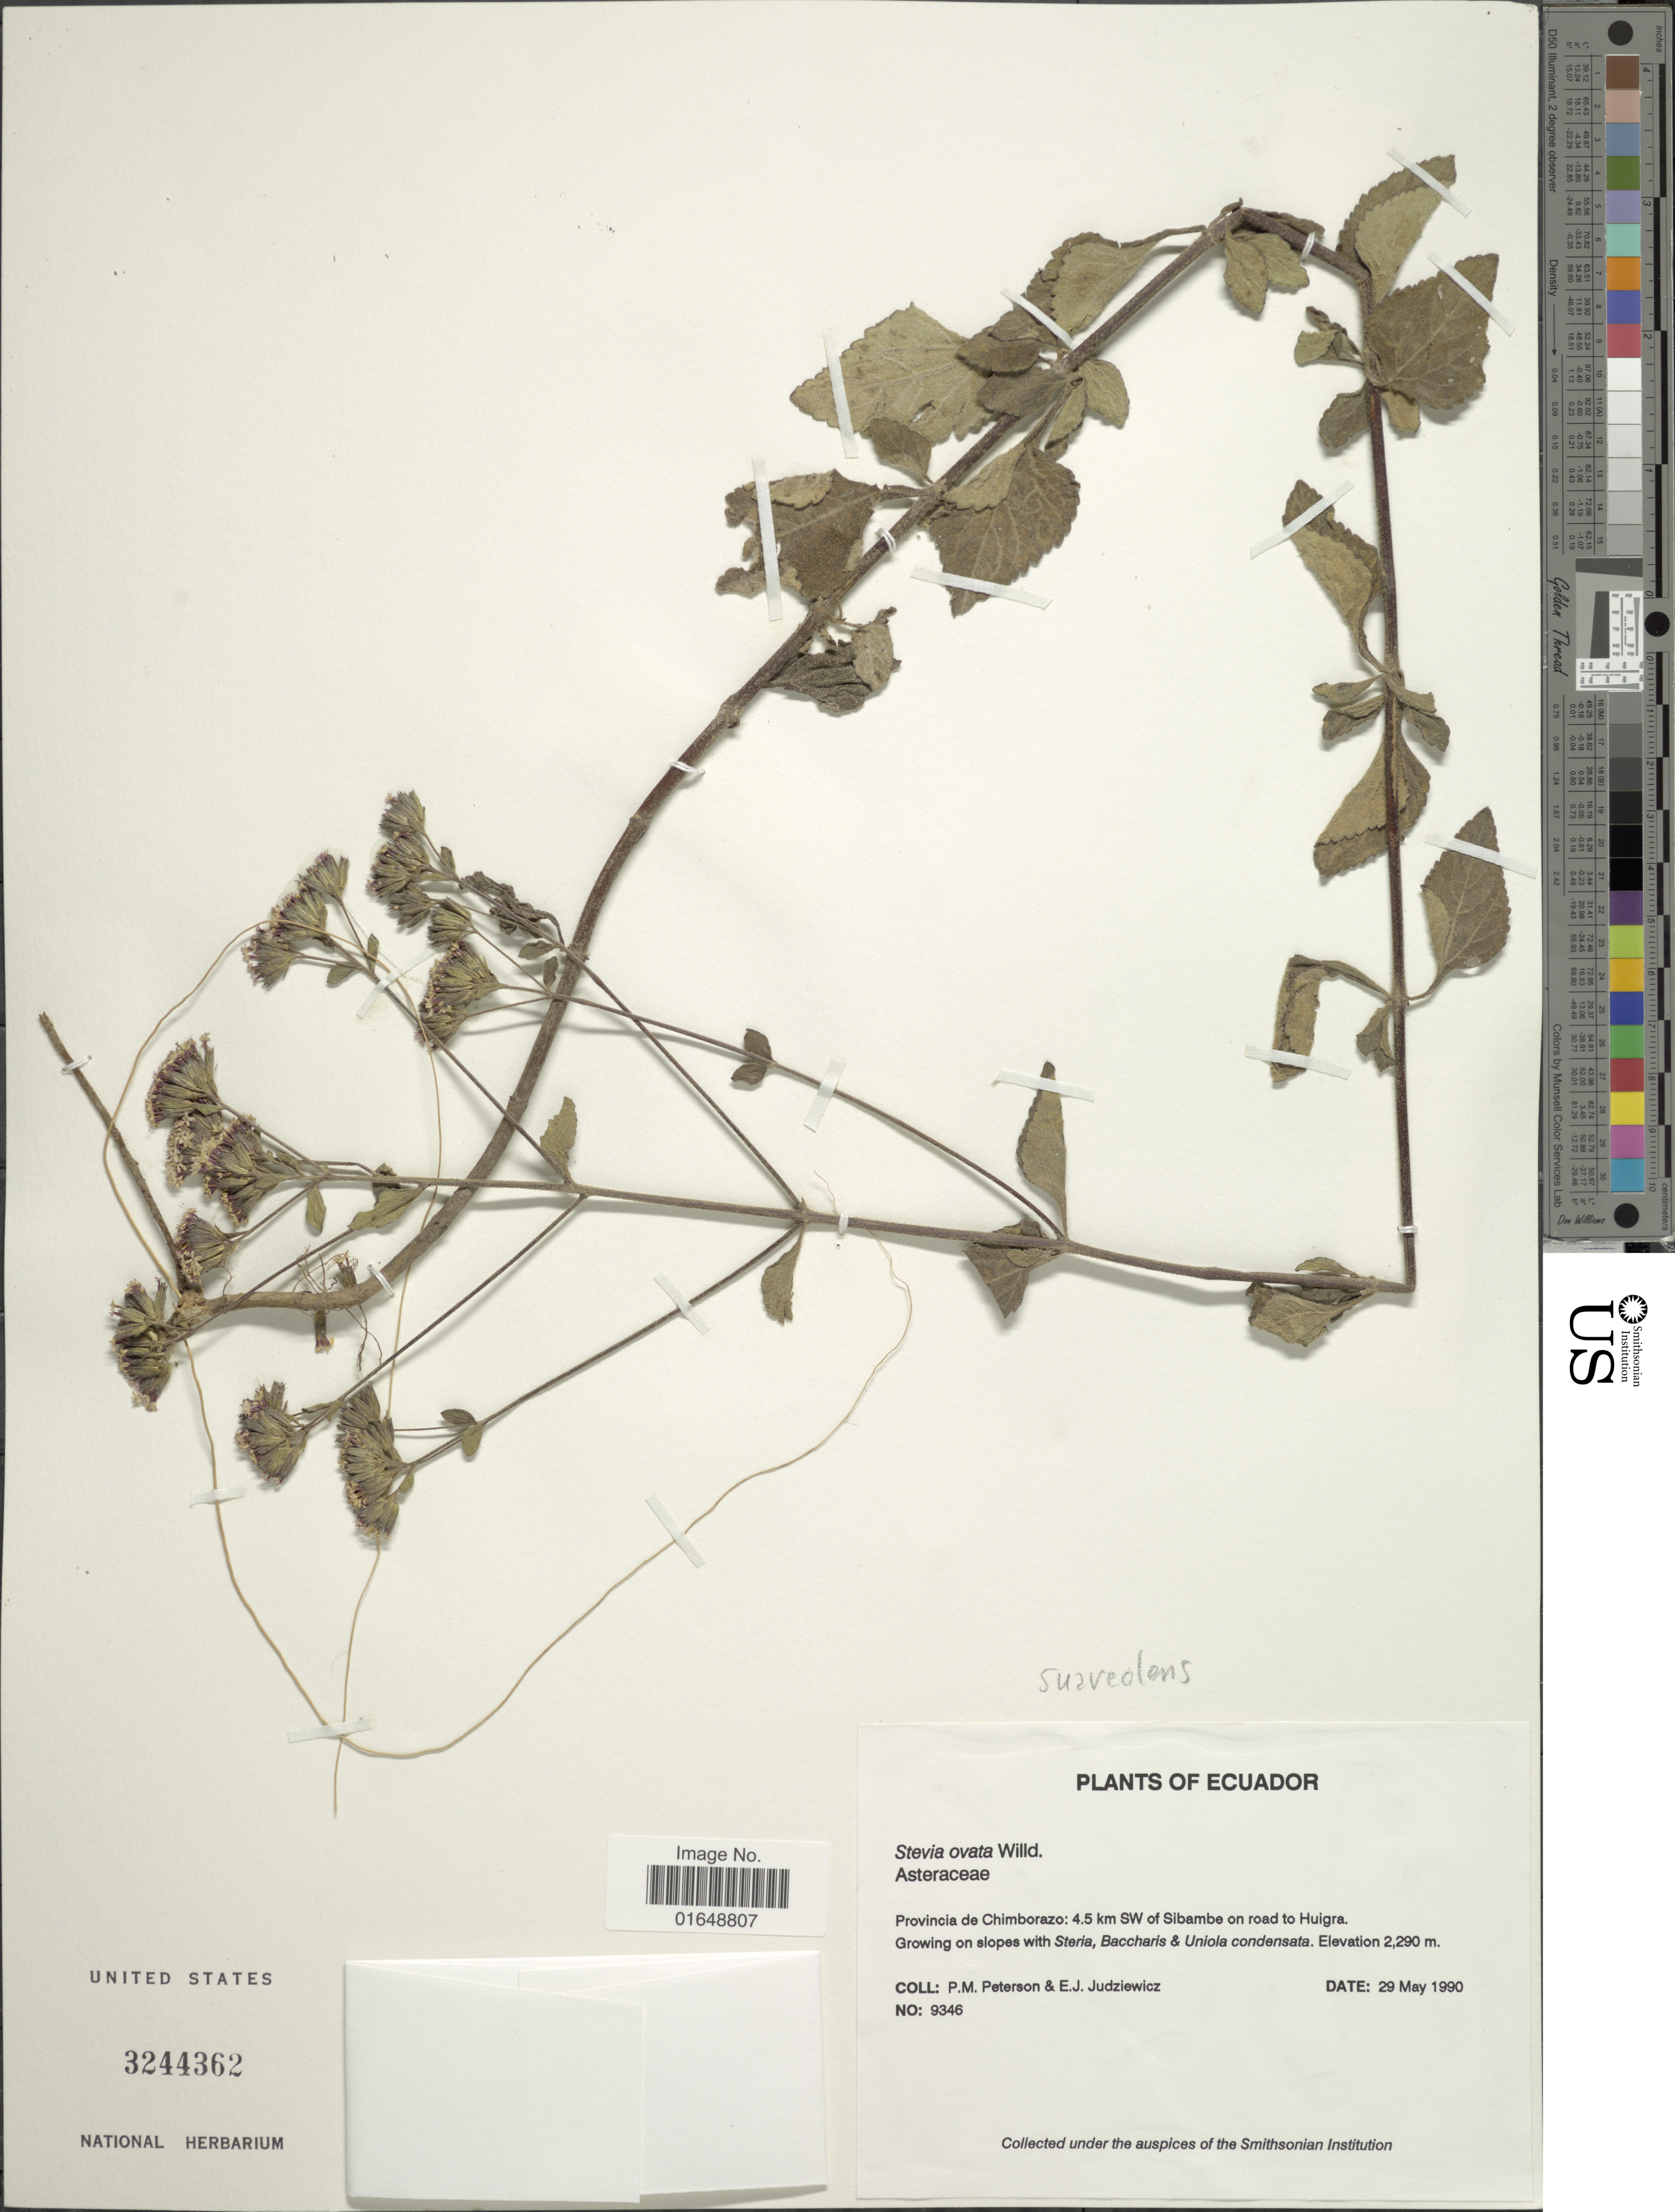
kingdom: Plantae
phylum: Tracheophyta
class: Magnoliopsida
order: Asterales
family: Asteraceae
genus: Stevia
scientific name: Stevia suaveolens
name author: Lag.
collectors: P. M. Peterson & E. J. Judziewicz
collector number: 9346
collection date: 1990-05-29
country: Ecuador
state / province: Chimborazo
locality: Provincia de Chimborazo: 4.5 km SW of Sibambe on road to Huigra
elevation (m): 2290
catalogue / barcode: US 3244362